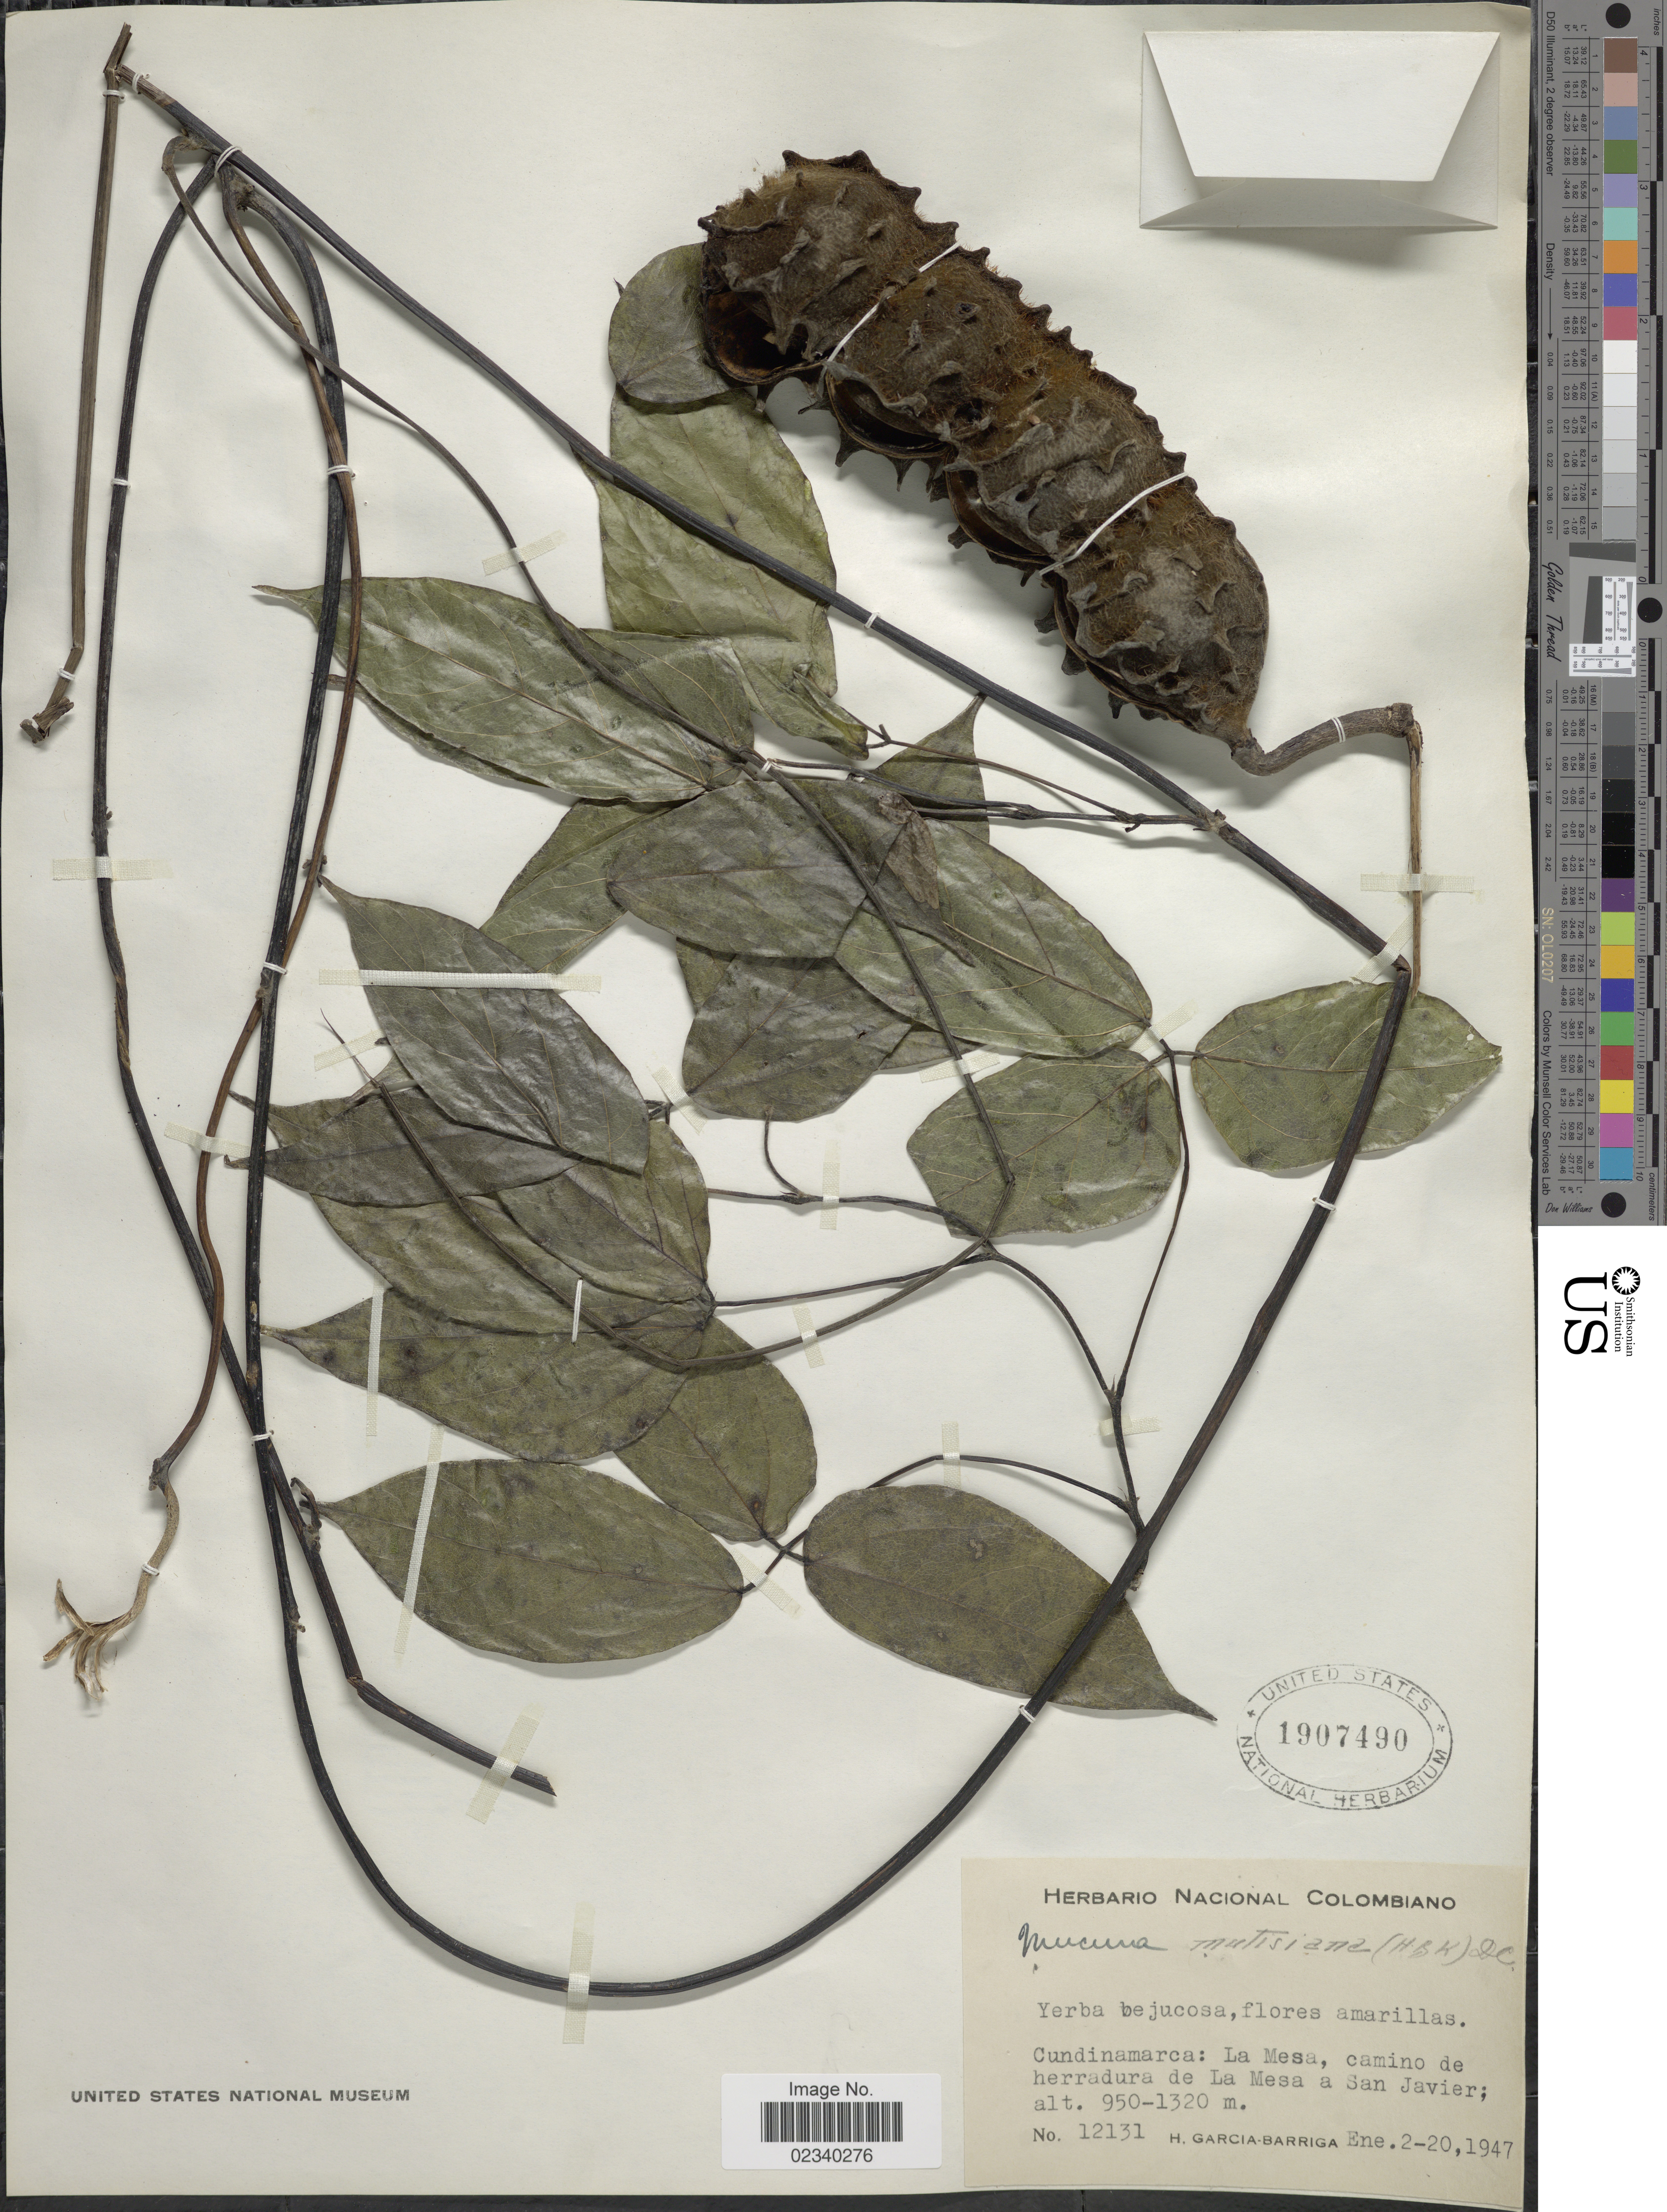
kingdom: Plantae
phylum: Tracheophyta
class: Magnoliopsida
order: Fabales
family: Fabaceae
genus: Mucuna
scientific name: Mucuna mutisiana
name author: (Kunth) DC.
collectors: H. García Barriga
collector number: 12131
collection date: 1947-01-02/1947-01-20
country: Colombia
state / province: Cundinamarca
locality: La Mesa, camino de herradura de La Mesa a San Javier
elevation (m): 950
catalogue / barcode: US 1907490